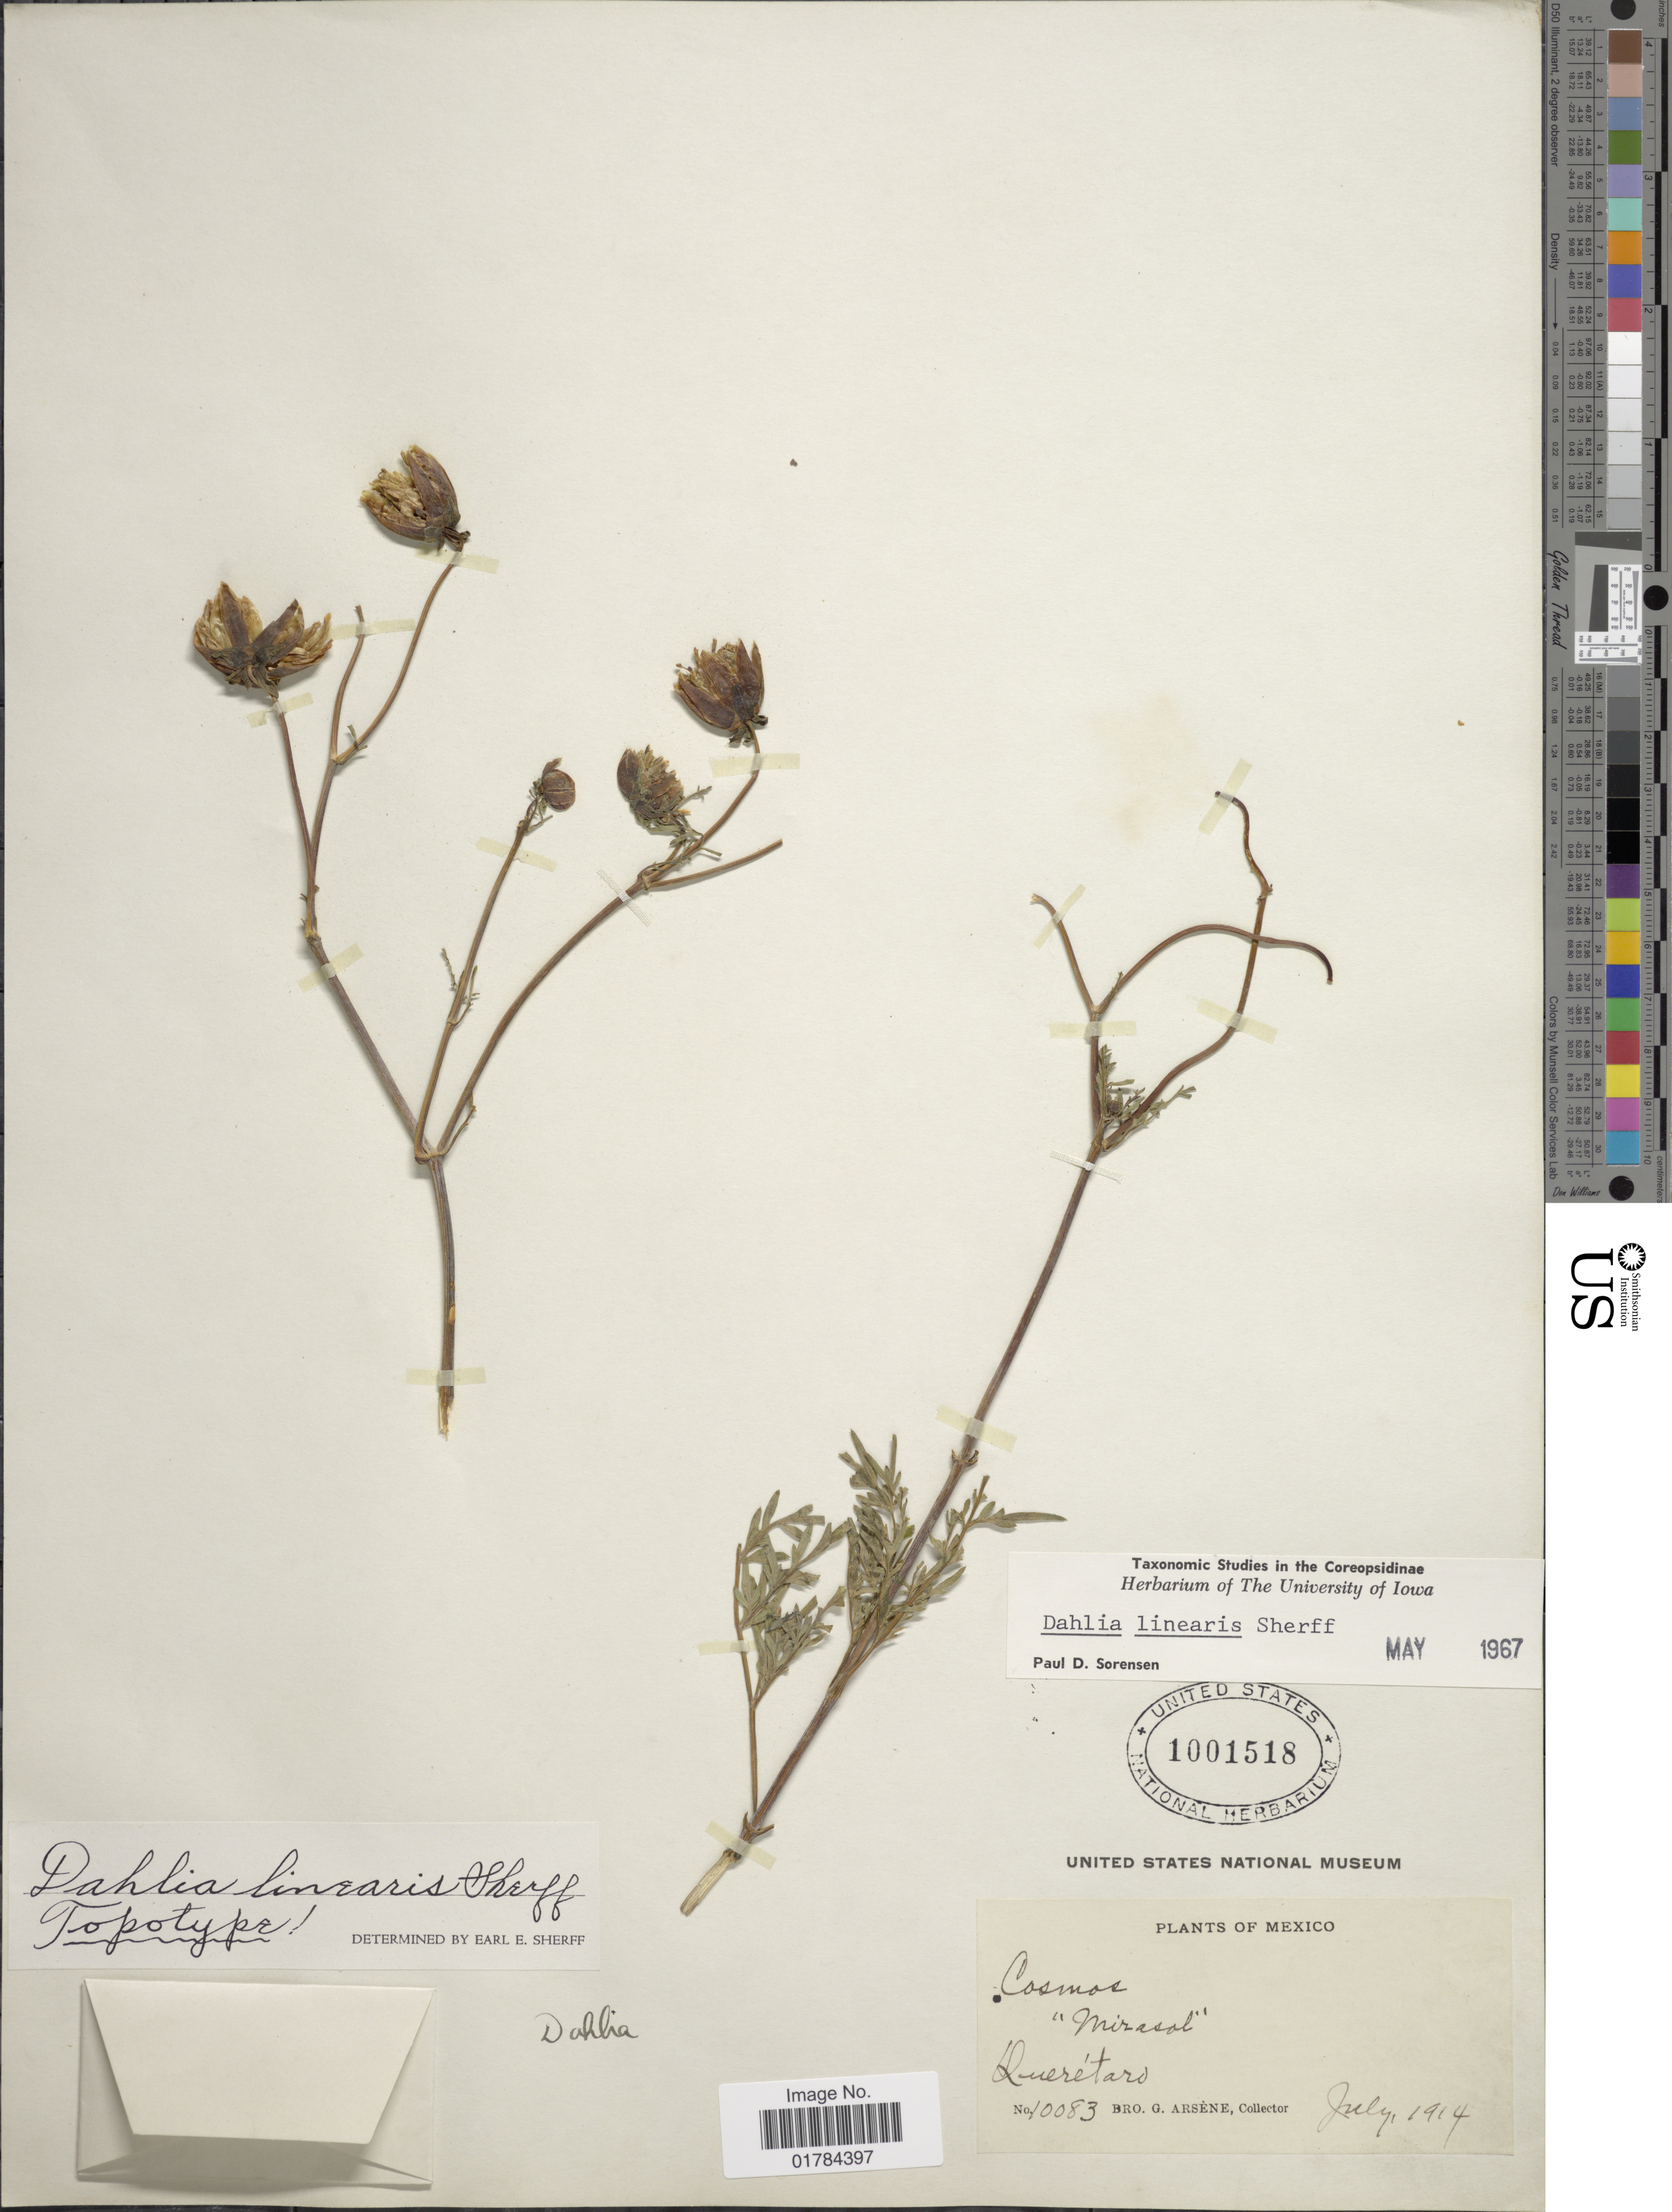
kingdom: Plantae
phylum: Tracheophyta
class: Magnoliopsida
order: Asterales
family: Asteraceae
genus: Dahlia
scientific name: Dahlia linearis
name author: Sherff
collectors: Bro. G. Arsène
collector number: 10083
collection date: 1914-07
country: Mexico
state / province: Querétaro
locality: Queretaro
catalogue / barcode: US 1001518